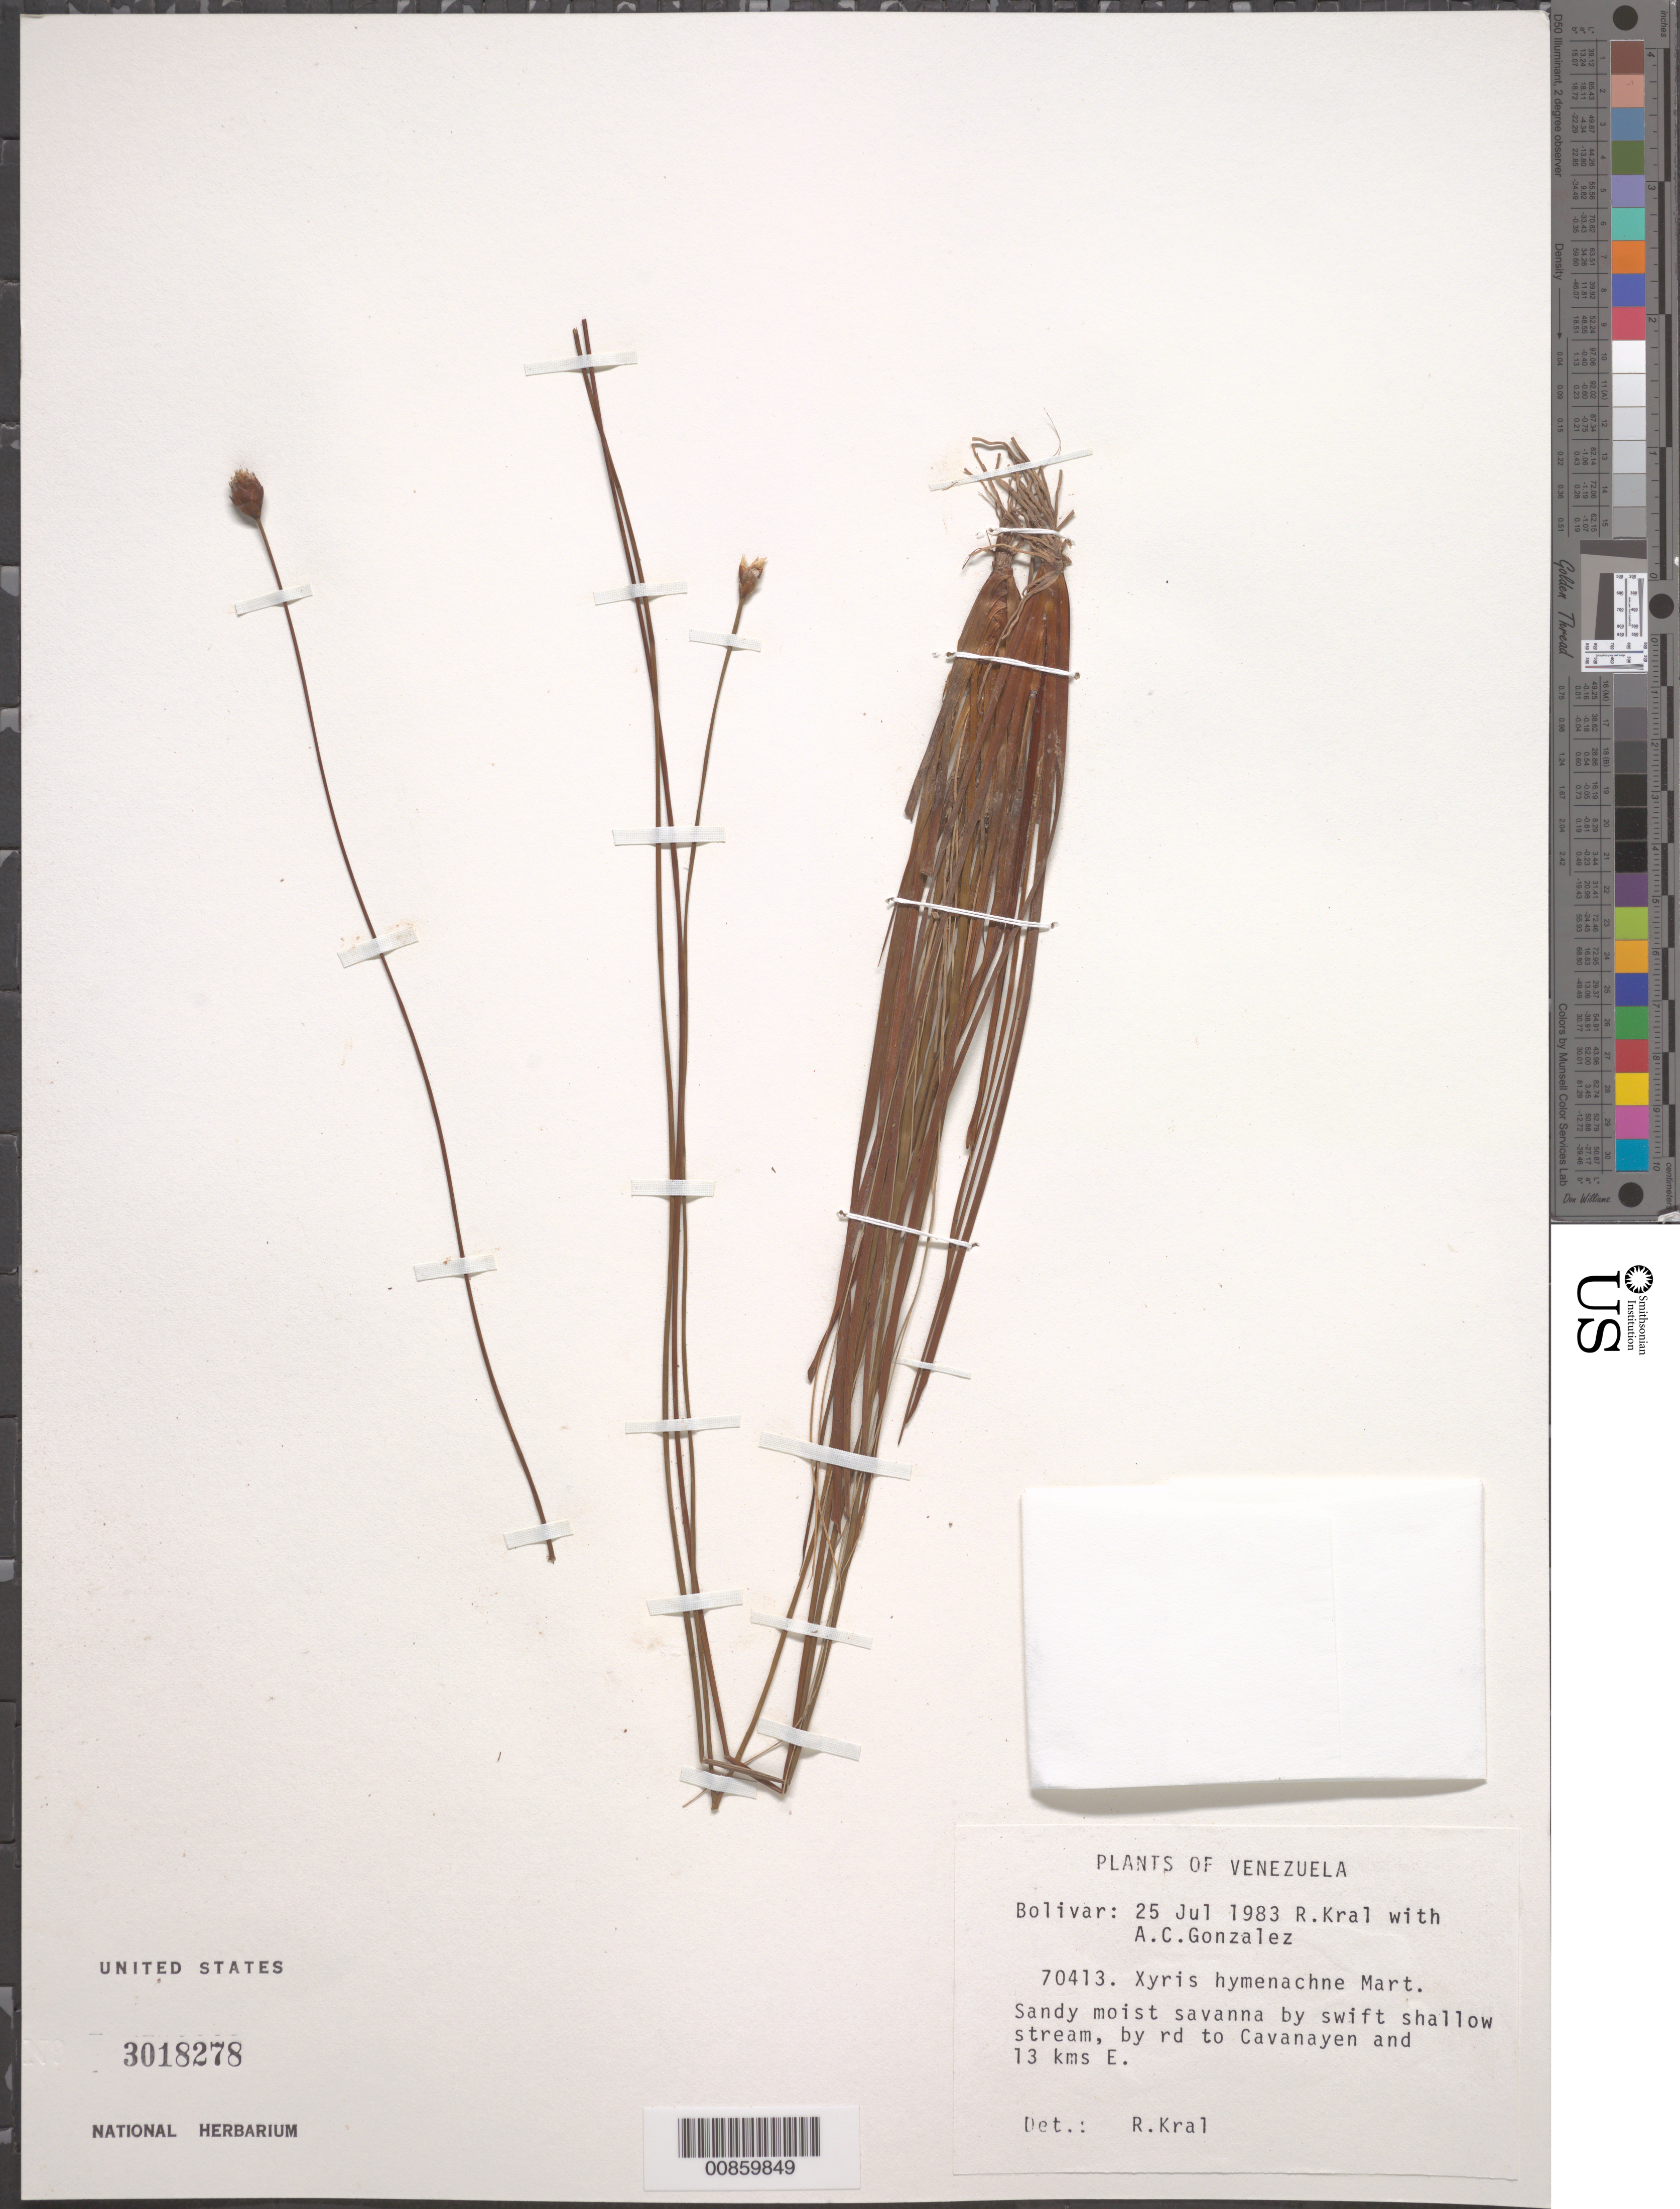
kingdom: Plantae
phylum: Tracheophyta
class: Liliopsida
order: Poales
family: Xyridaceae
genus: Xyris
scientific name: Xyris hymenachne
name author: Mart.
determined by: Kral, Robert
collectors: R. Kral & A. C. González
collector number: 70413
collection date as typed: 25-Jul-83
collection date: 1983-07-25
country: Venezuela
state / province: Bolívar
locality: Gran Sabana, Kavanayén, 13 km E by main road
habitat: Sandy moist savanna by swift shallow stream.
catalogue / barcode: US 3018278